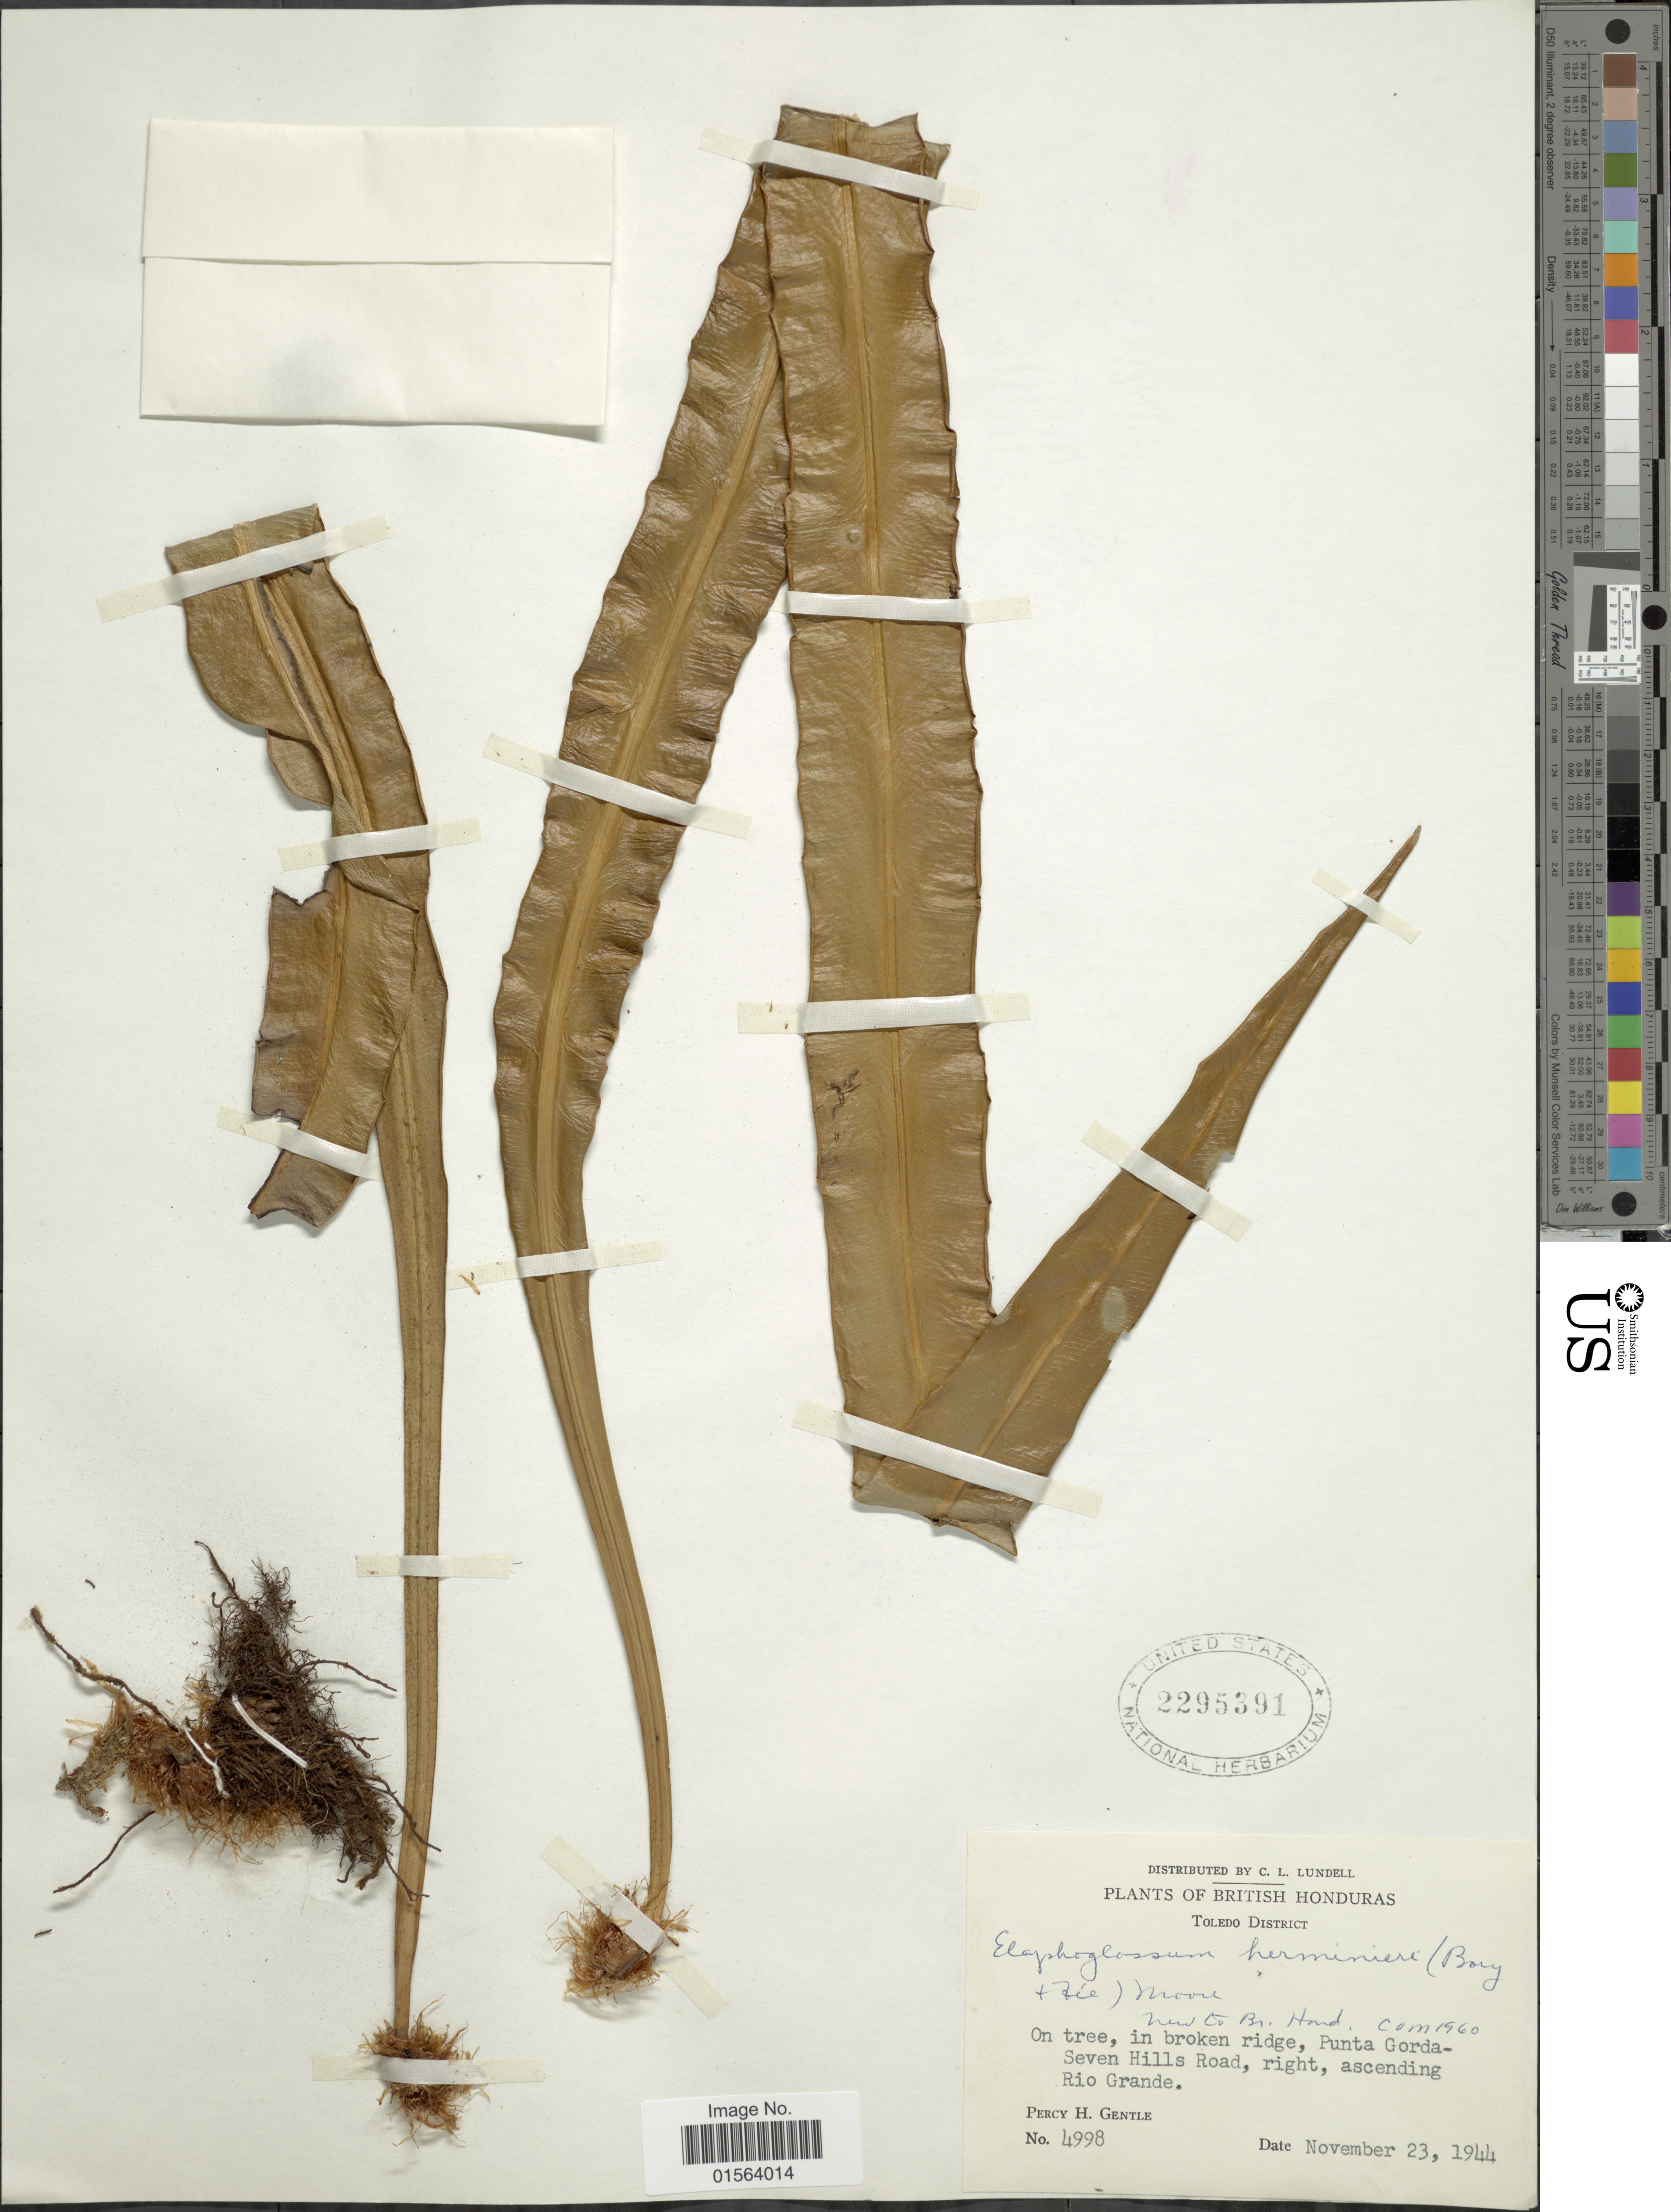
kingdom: Plantae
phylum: Tracheophyta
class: Polypodiopsida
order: Polypodiales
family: Dryopteridaceae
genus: Elaphoglossum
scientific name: Elaphoglossum herminieri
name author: (Bory & Fée) T. Moore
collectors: P. H. Gentle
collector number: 4998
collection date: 1944-11-23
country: Belize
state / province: Toledo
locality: British Honduras, Toledo District, Punta Gorda-Seven Hills Road, right, ascending Rio Grande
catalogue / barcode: US 2295391